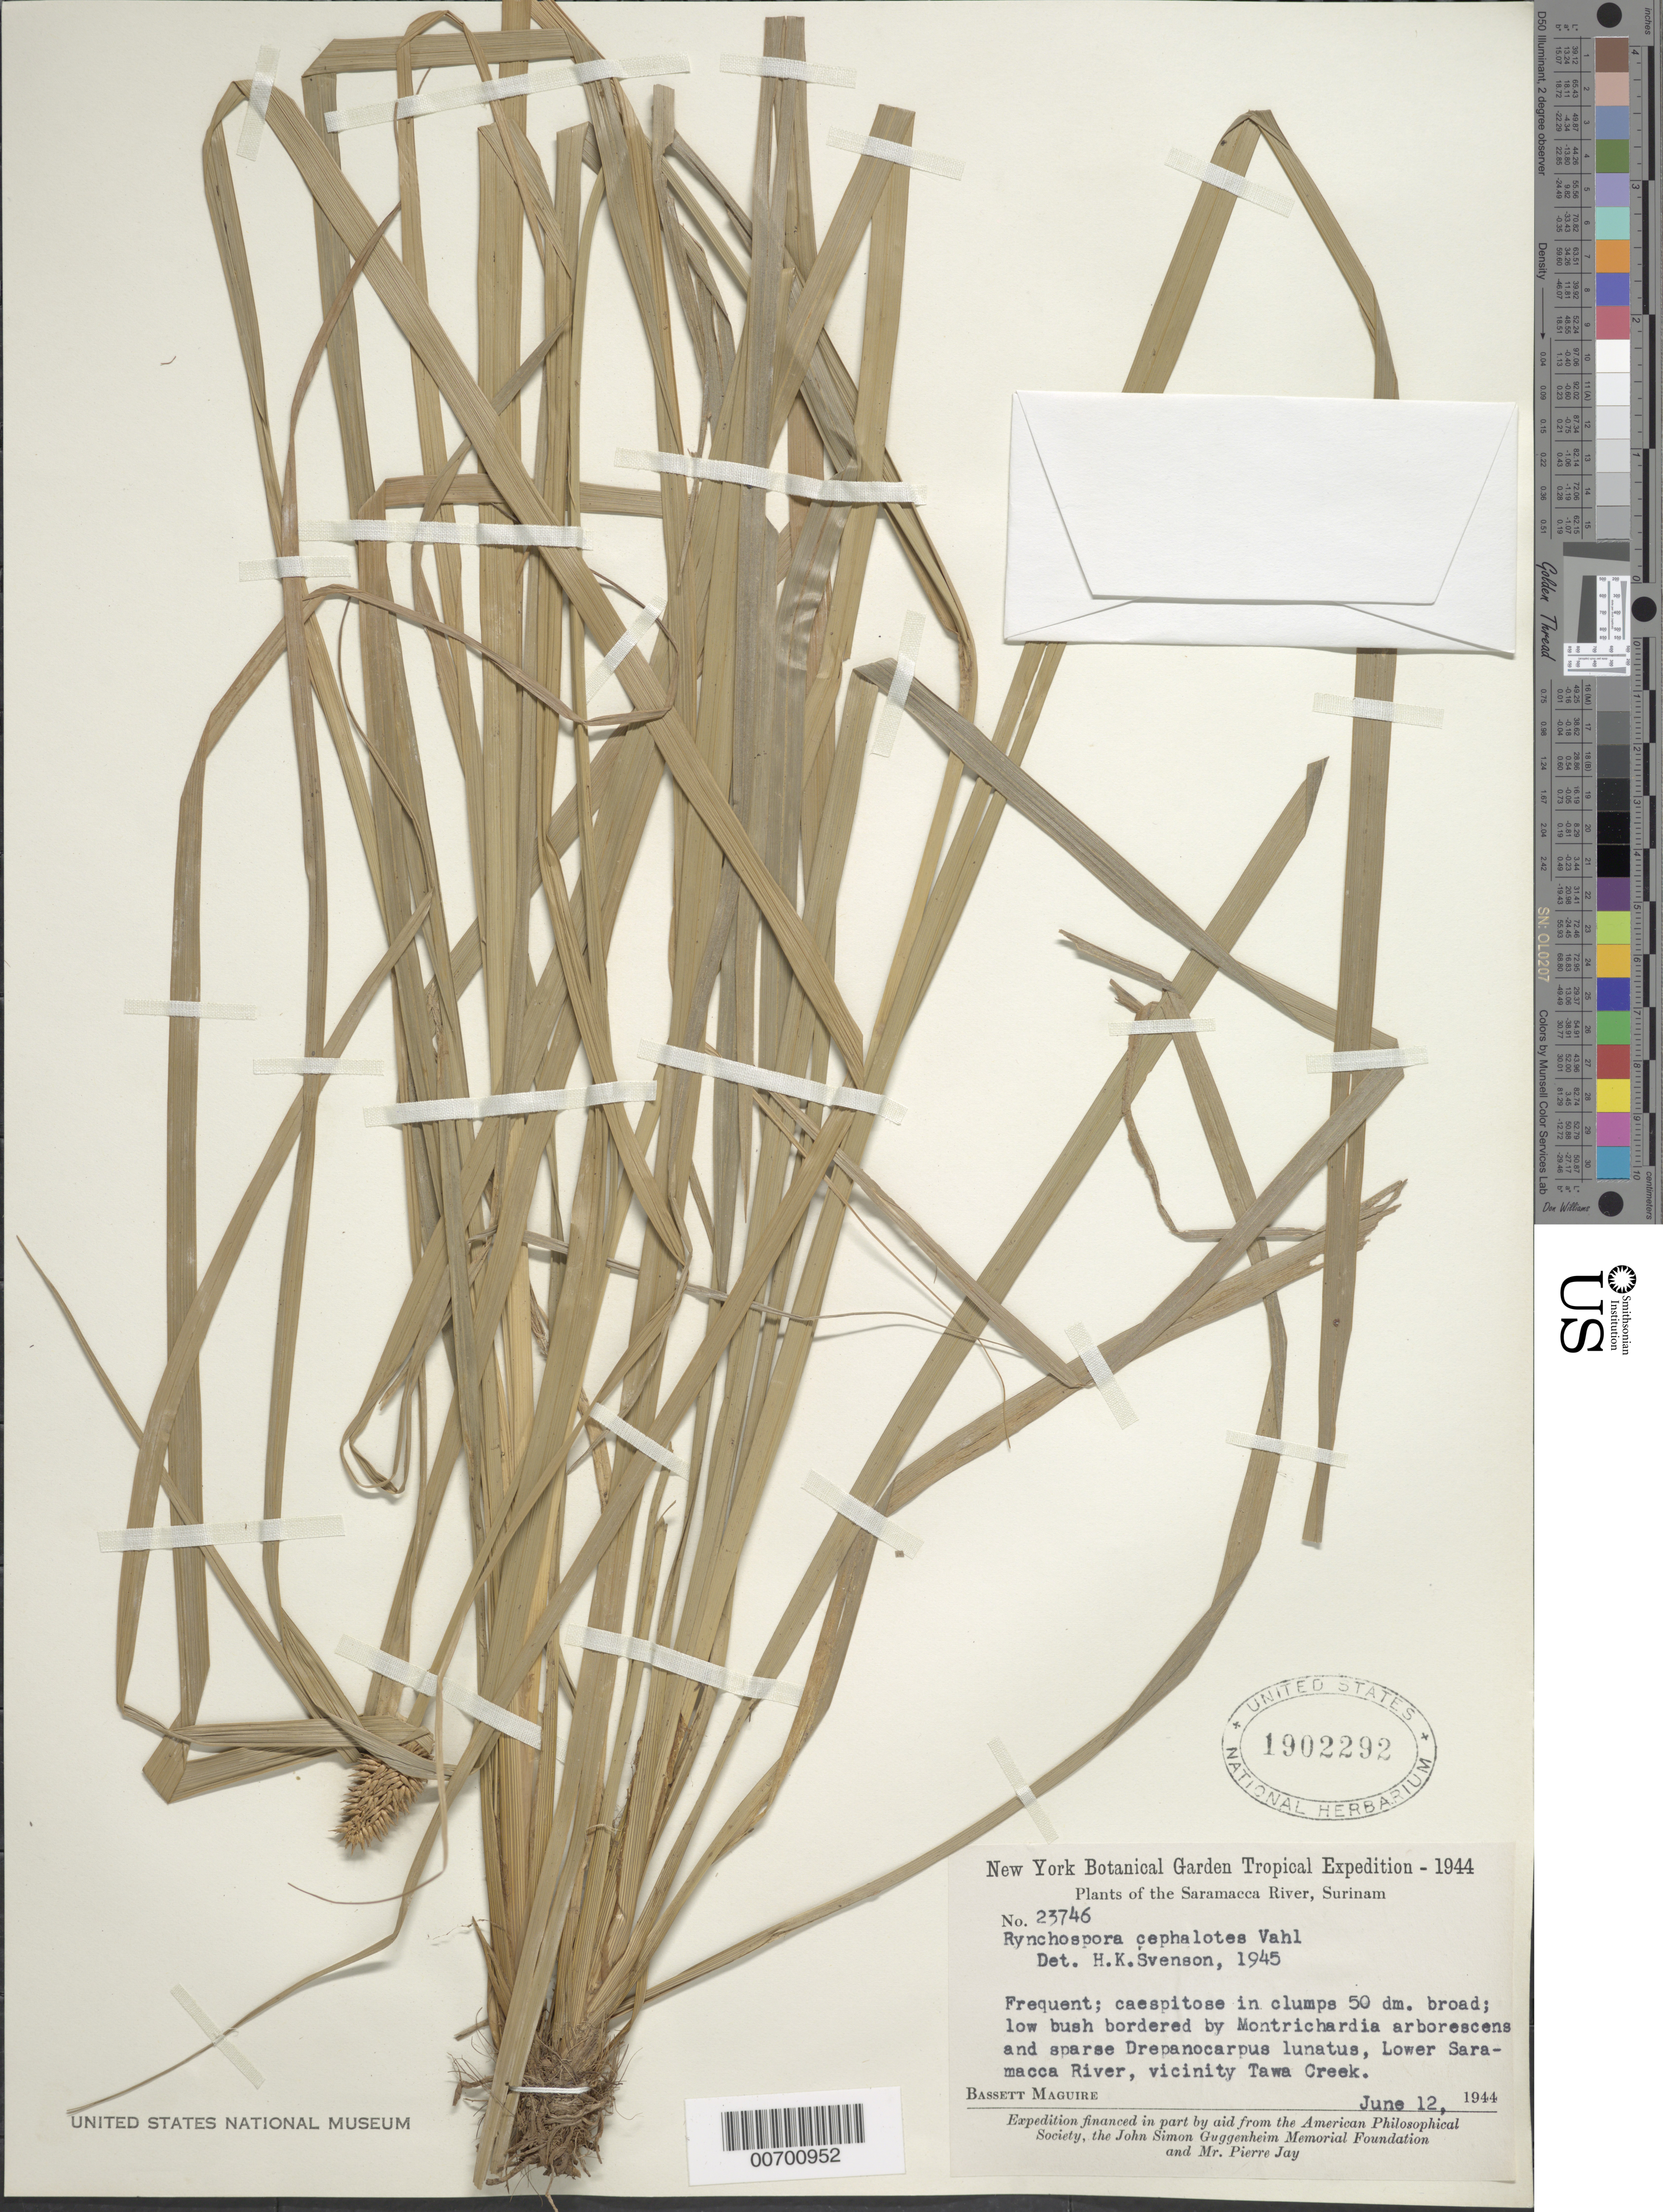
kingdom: Plantae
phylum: Tracheophyta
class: Liliopsida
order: Poales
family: Cyperaceae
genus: Rhynchospora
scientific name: Rhynchospora cephalotes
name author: (L.) Vahl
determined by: Svenson, Henry K.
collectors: B. Maguire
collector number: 23746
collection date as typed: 12-Jun-44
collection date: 1944-06-12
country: Suriname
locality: Tawa Creek vic., Lower Saramacca River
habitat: Low bush bordered by Montrichardia arborescens and sparse Drepanocarpus lunatus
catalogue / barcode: US 1902292